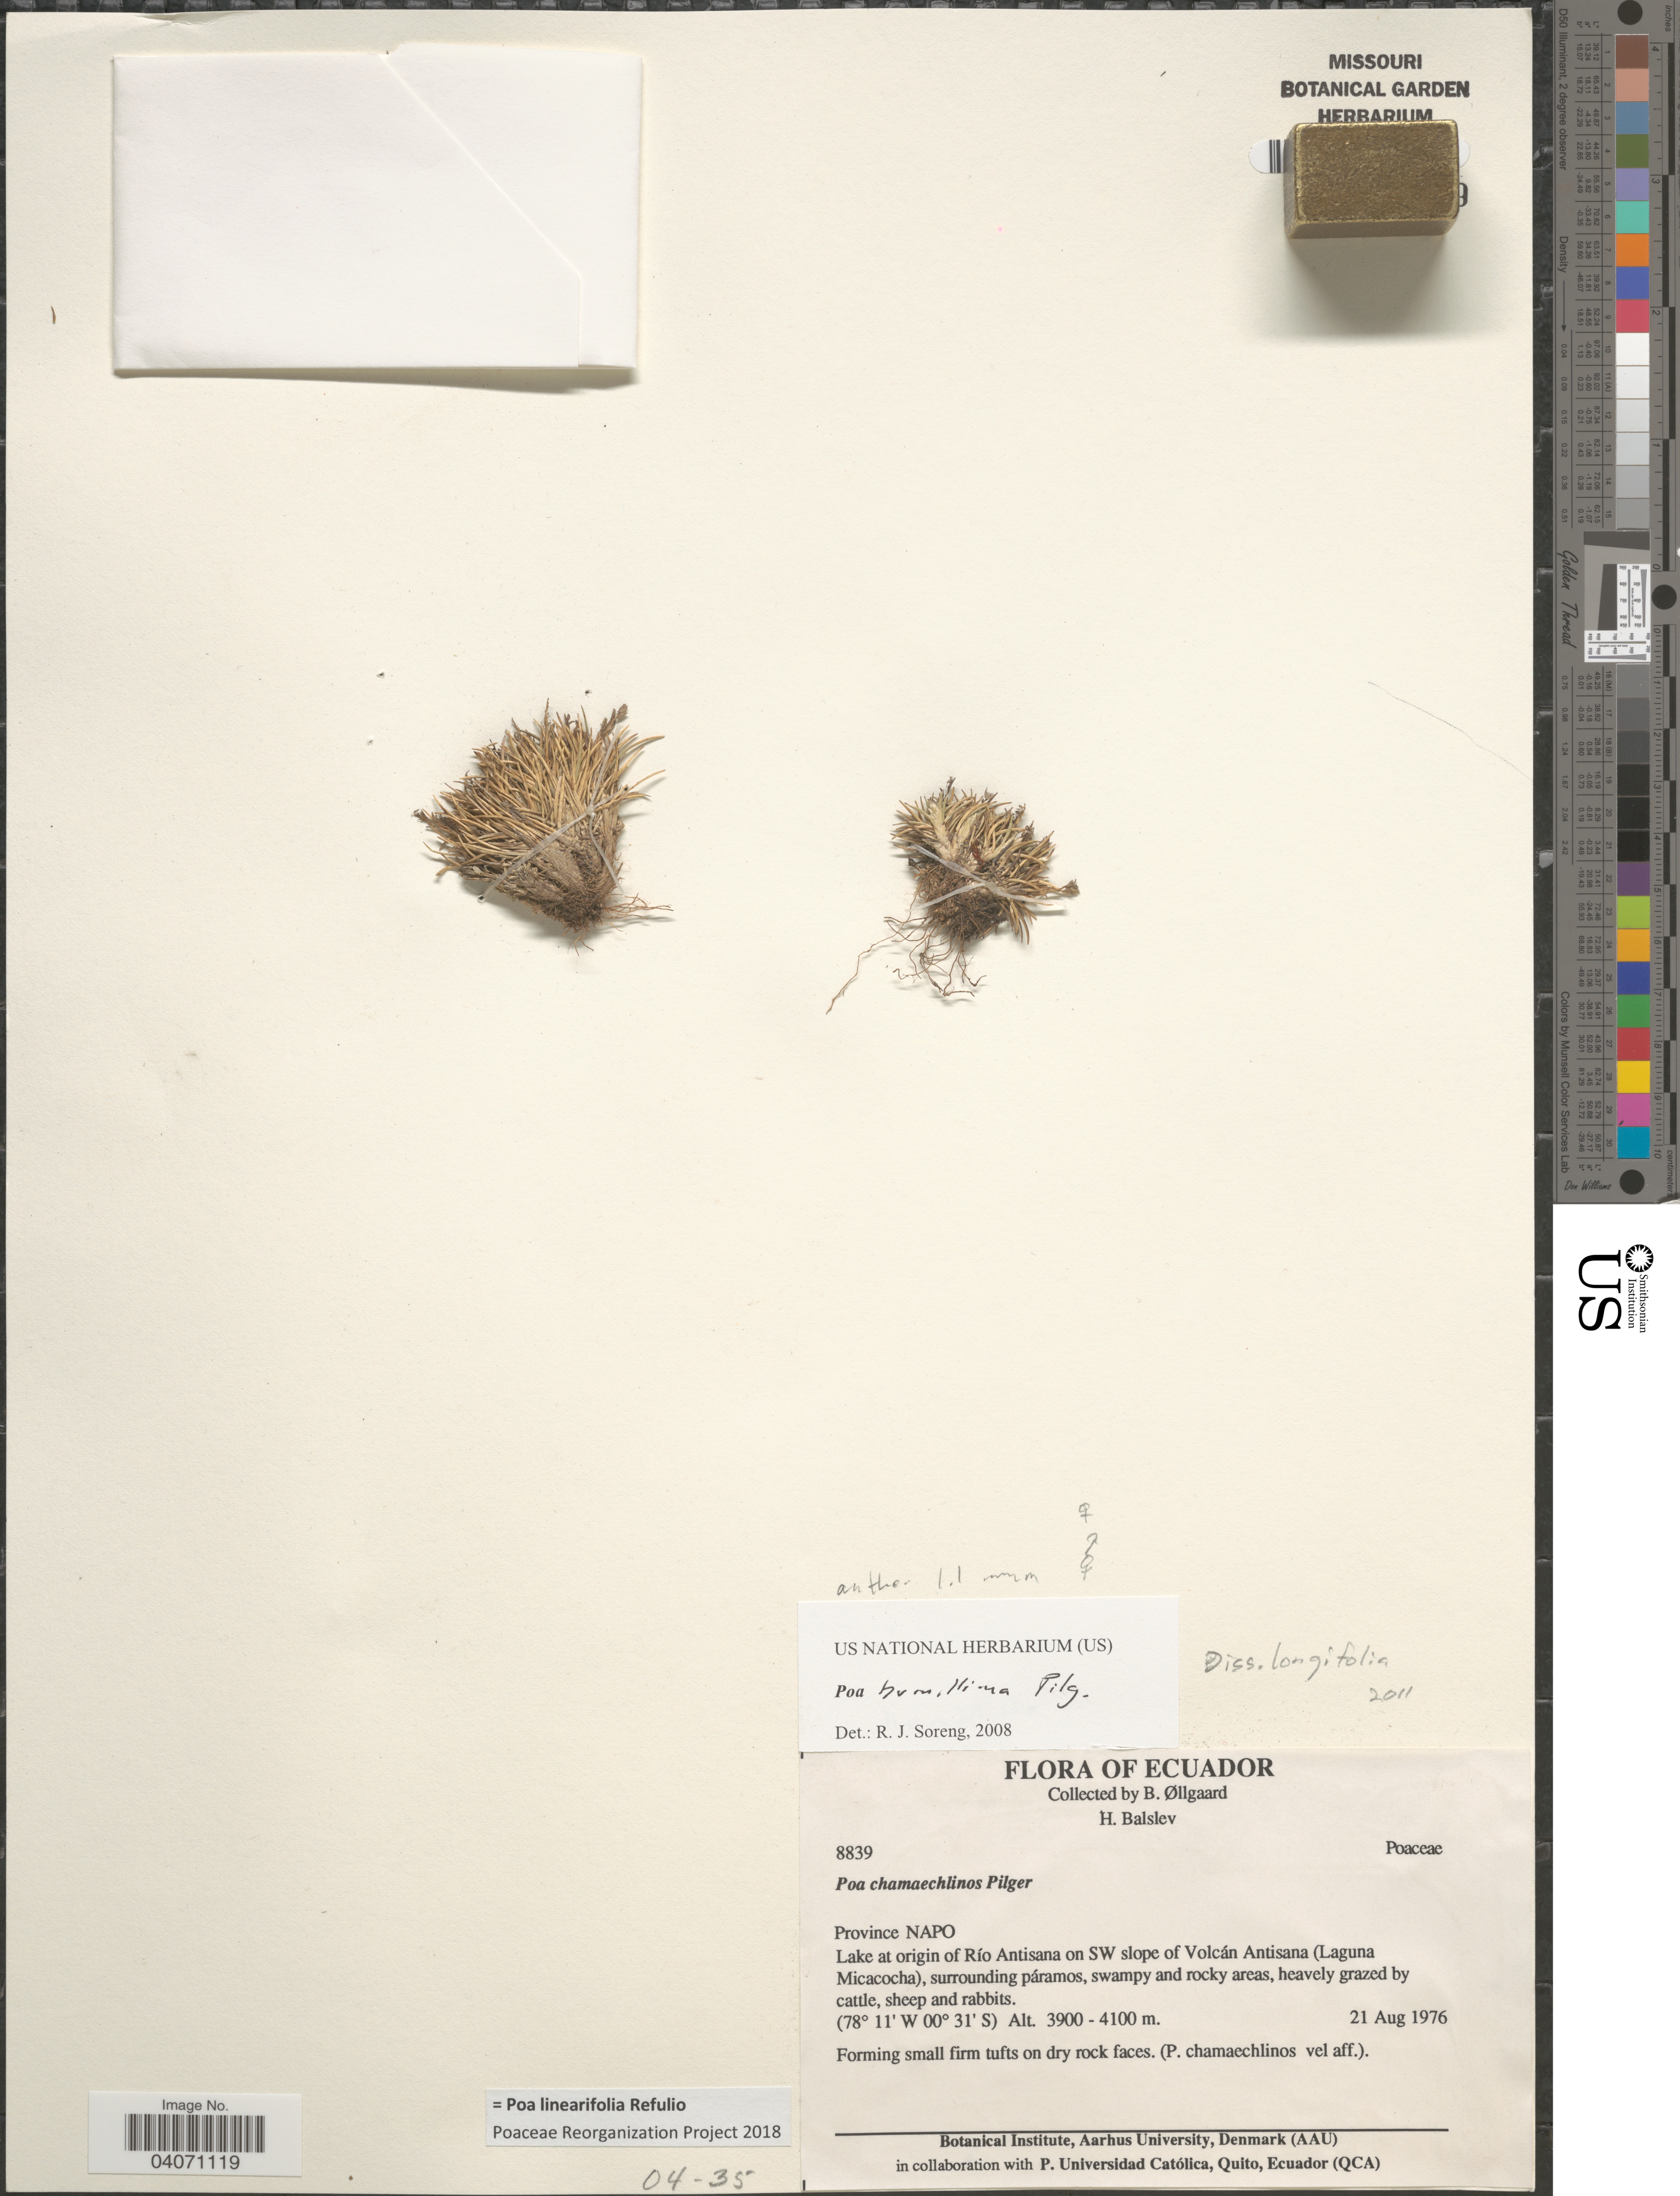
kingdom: Plantae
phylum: Tracheophyta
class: Liliopsida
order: Poales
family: Poaceae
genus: Poa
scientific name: Poa linearifolia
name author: Refulio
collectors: B. Øllgaard & H. Balslev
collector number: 8839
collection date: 1976-08-21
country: Ecuador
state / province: Napo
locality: Lake at origin of Río Antisana on SW slope of Volcán Antisana (Laguna Micacocha), surrounding páramos, swampy and rocky areas.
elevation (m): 3900